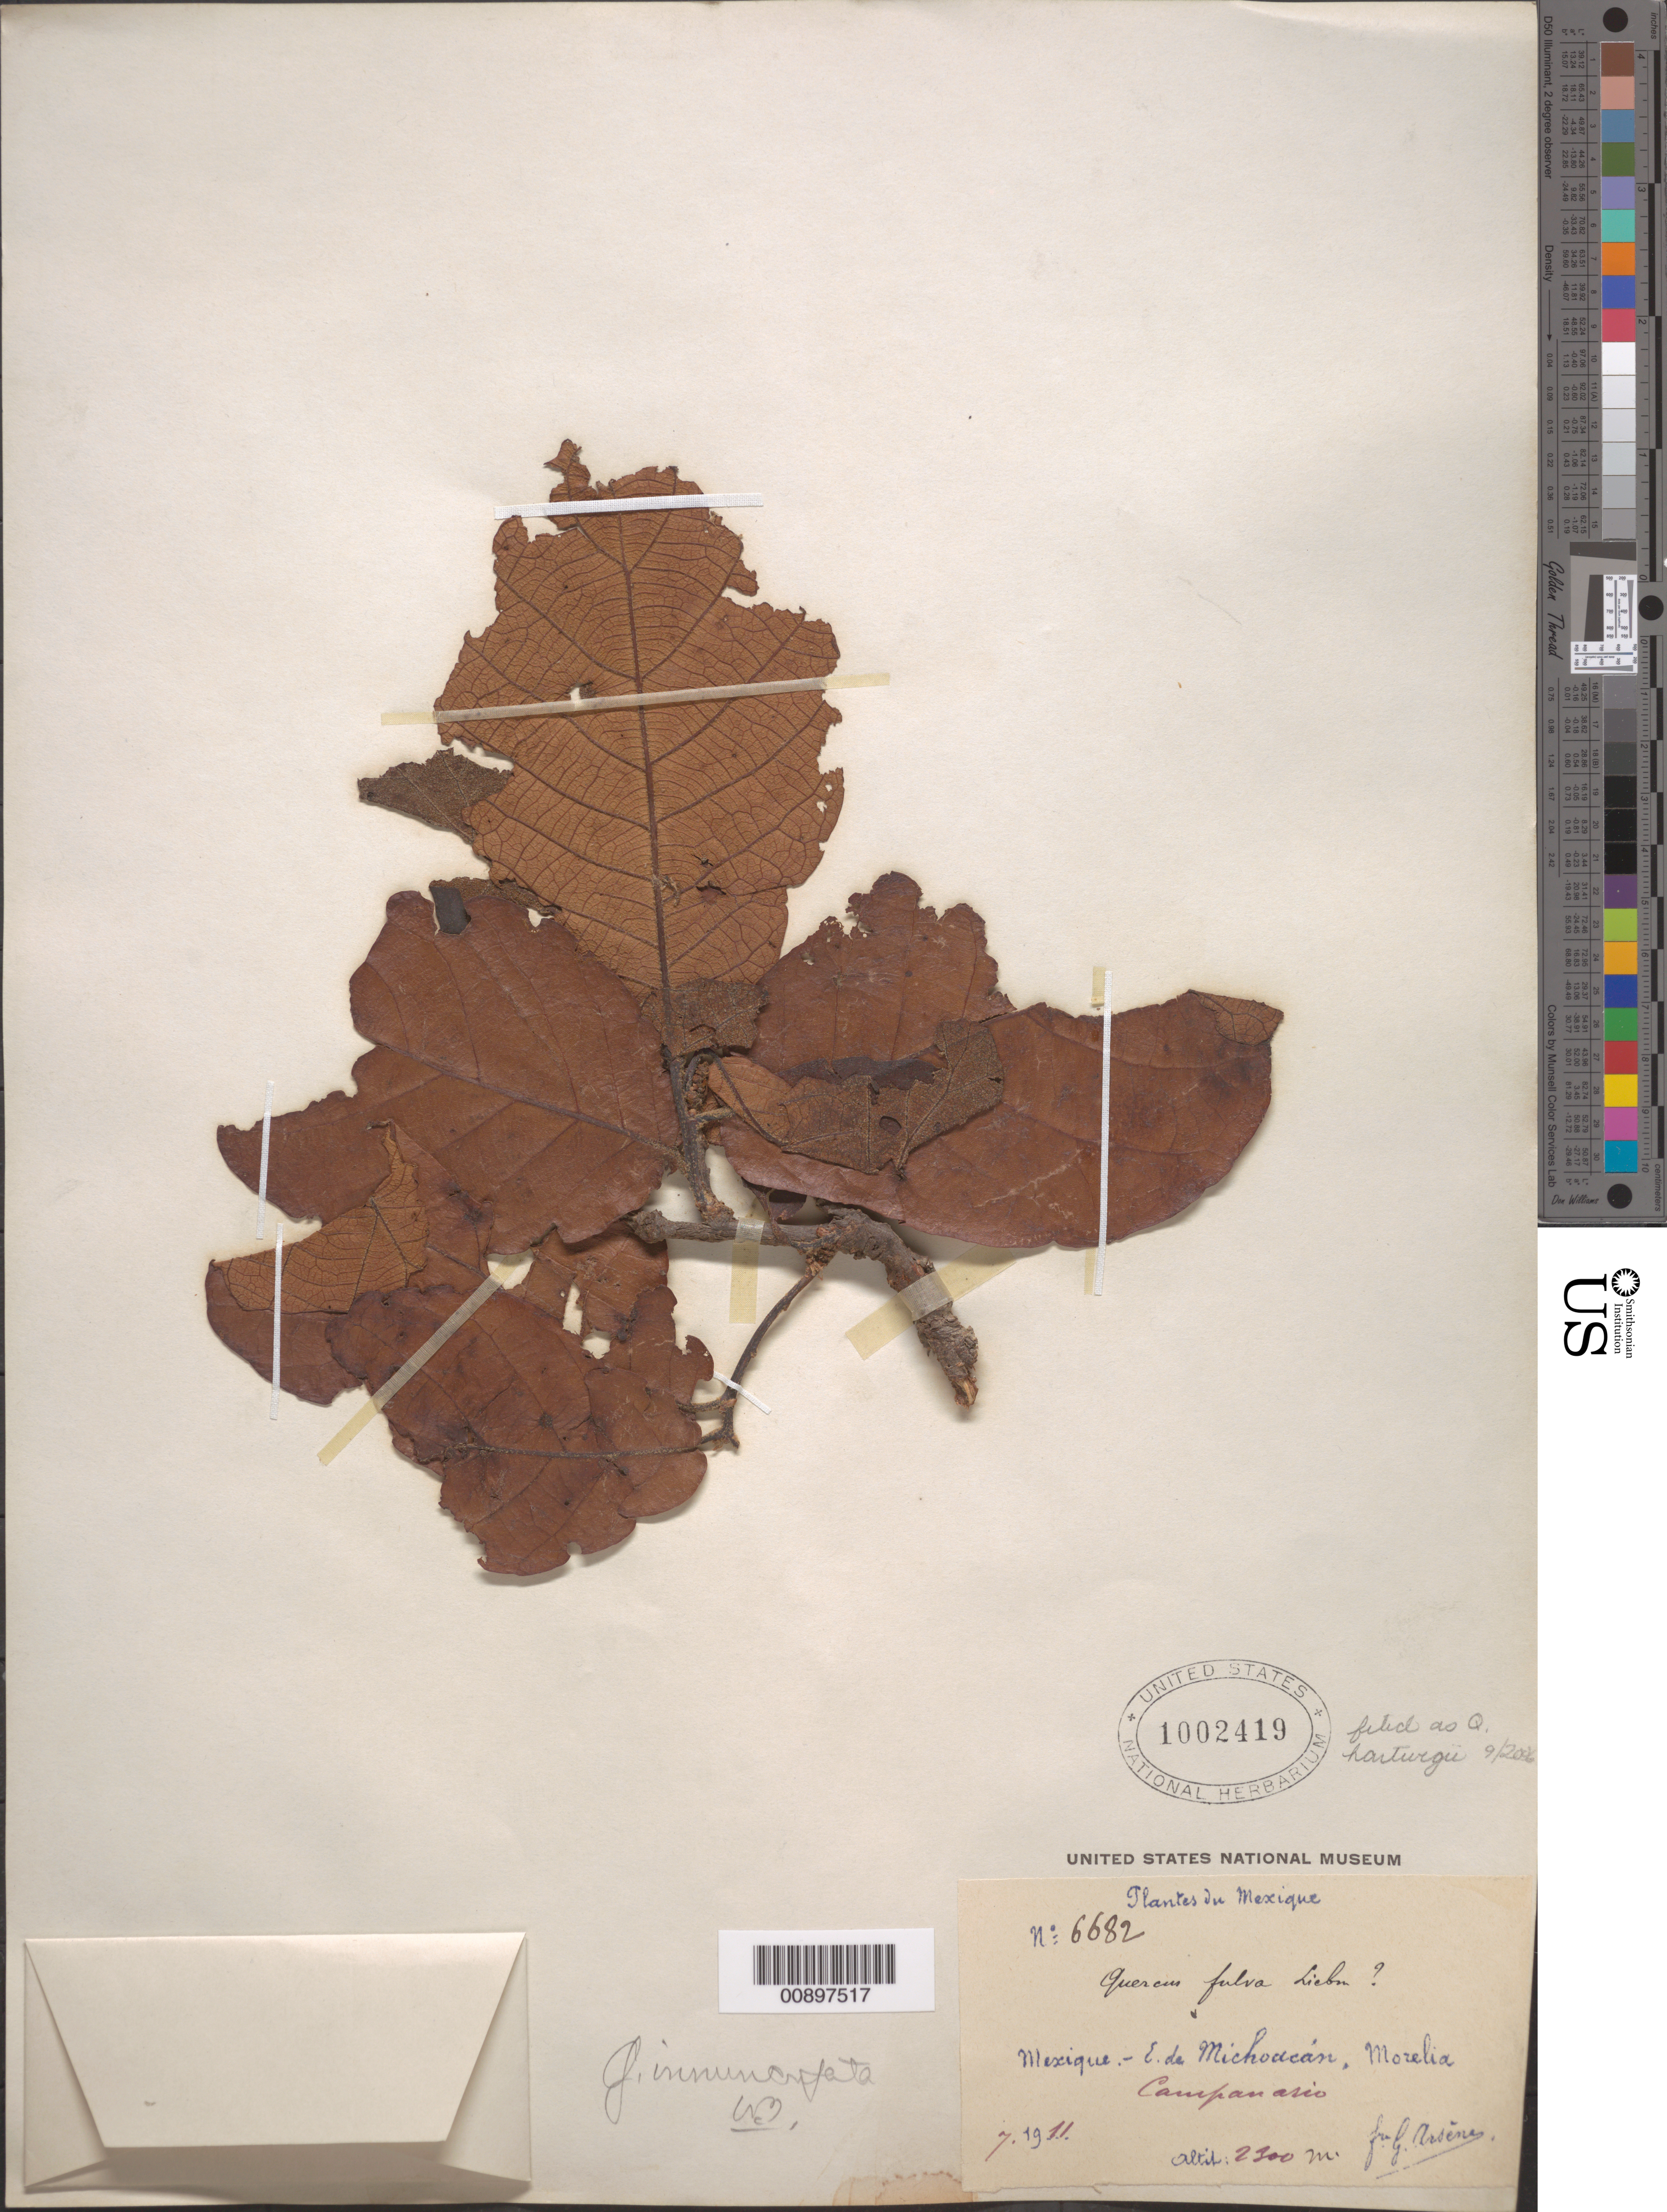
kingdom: Plantae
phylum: Tracheophyta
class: Magnoliopsida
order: Fagales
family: Fagaceae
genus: Quercus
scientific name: Quercus hartwegii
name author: Benth.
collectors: Bro. G. Arsène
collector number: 6682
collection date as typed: Jul 1911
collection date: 1911-07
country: Mexico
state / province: Michoacán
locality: Mexique.- E. de Michoacán, Morelia. Campanario.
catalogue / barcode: US 1002419